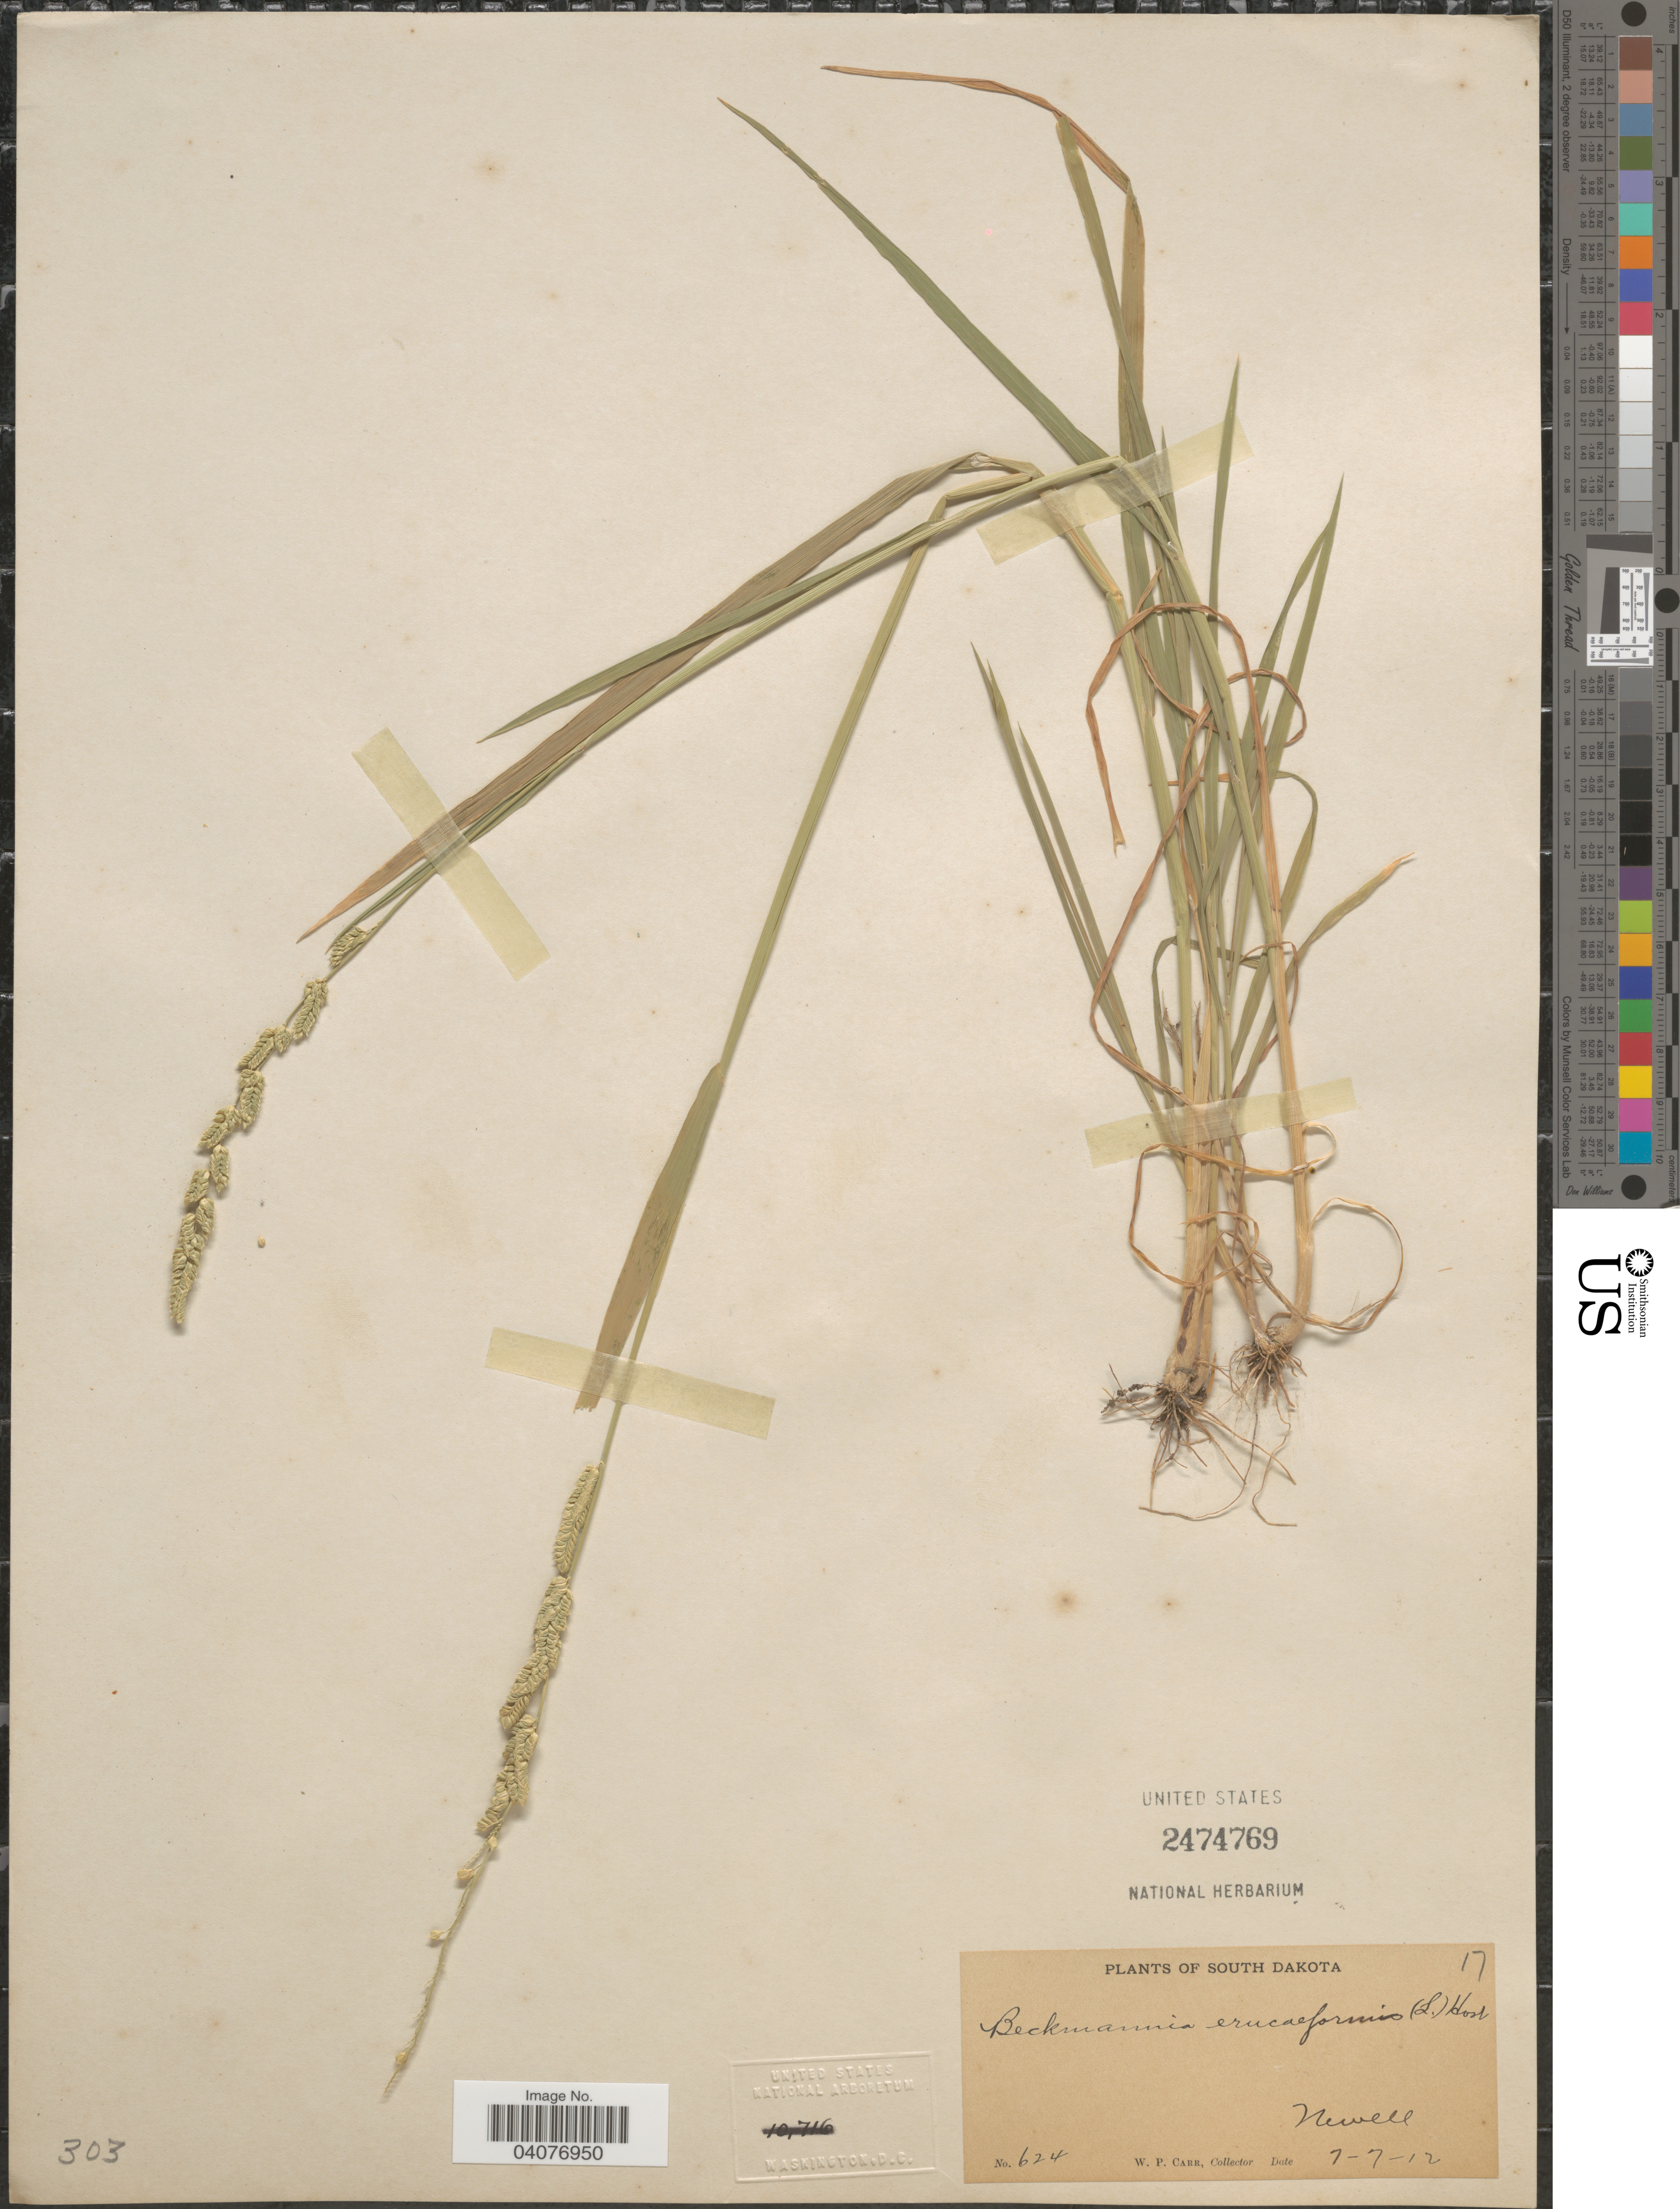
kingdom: Plantae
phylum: Tracheophyta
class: Liliopsida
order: Poales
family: Poaceae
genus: Beckmannia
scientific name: Beckmannia syzigachne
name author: (Steud.) Fernald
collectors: W. Carr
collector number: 624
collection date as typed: Transcribed d/m/y: 7/7/12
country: United States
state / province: South Dakota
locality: Newell.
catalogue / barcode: US 2474769